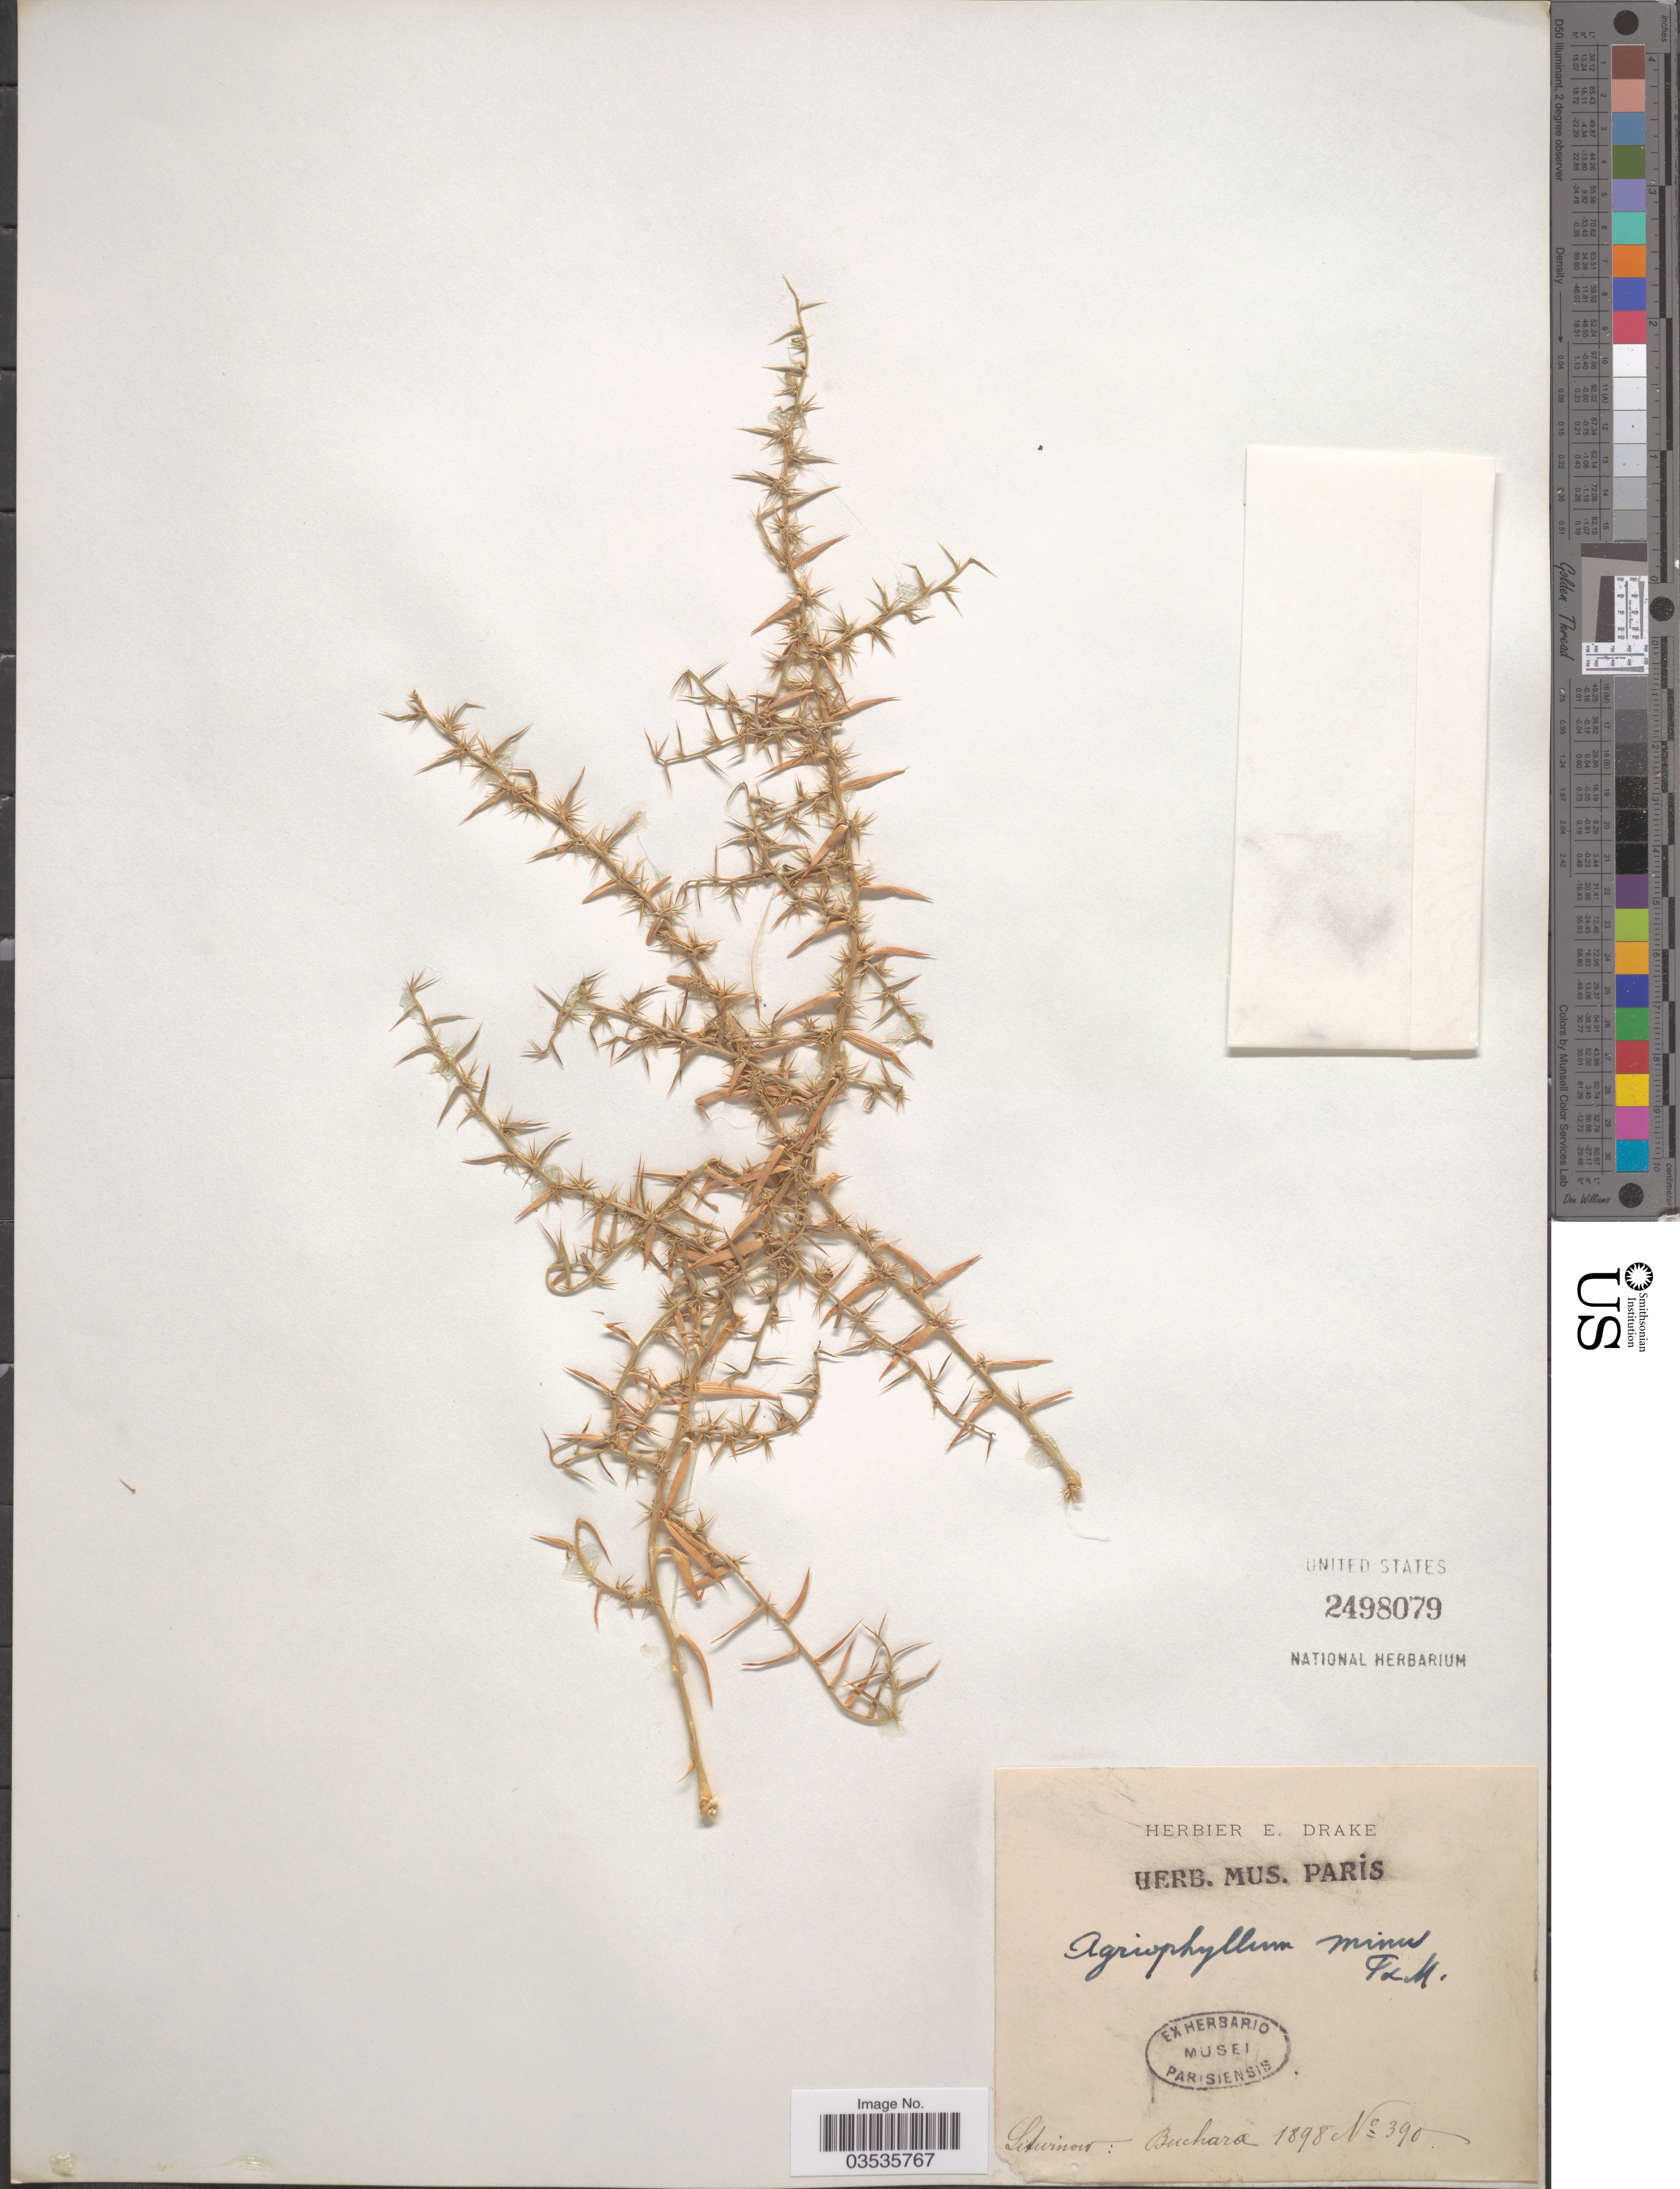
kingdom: Plantae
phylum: Tracheophyta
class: Magnoliopsida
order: Caryophyllales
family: Amaranthaceae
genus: Agriophyllum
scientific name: Agriophyllum minus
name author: Fisch. & C.A. Mey.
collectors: Litwinow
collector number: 390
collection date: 1898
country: Uzbekistan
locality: Bucharæ.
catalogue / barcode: US 2498079